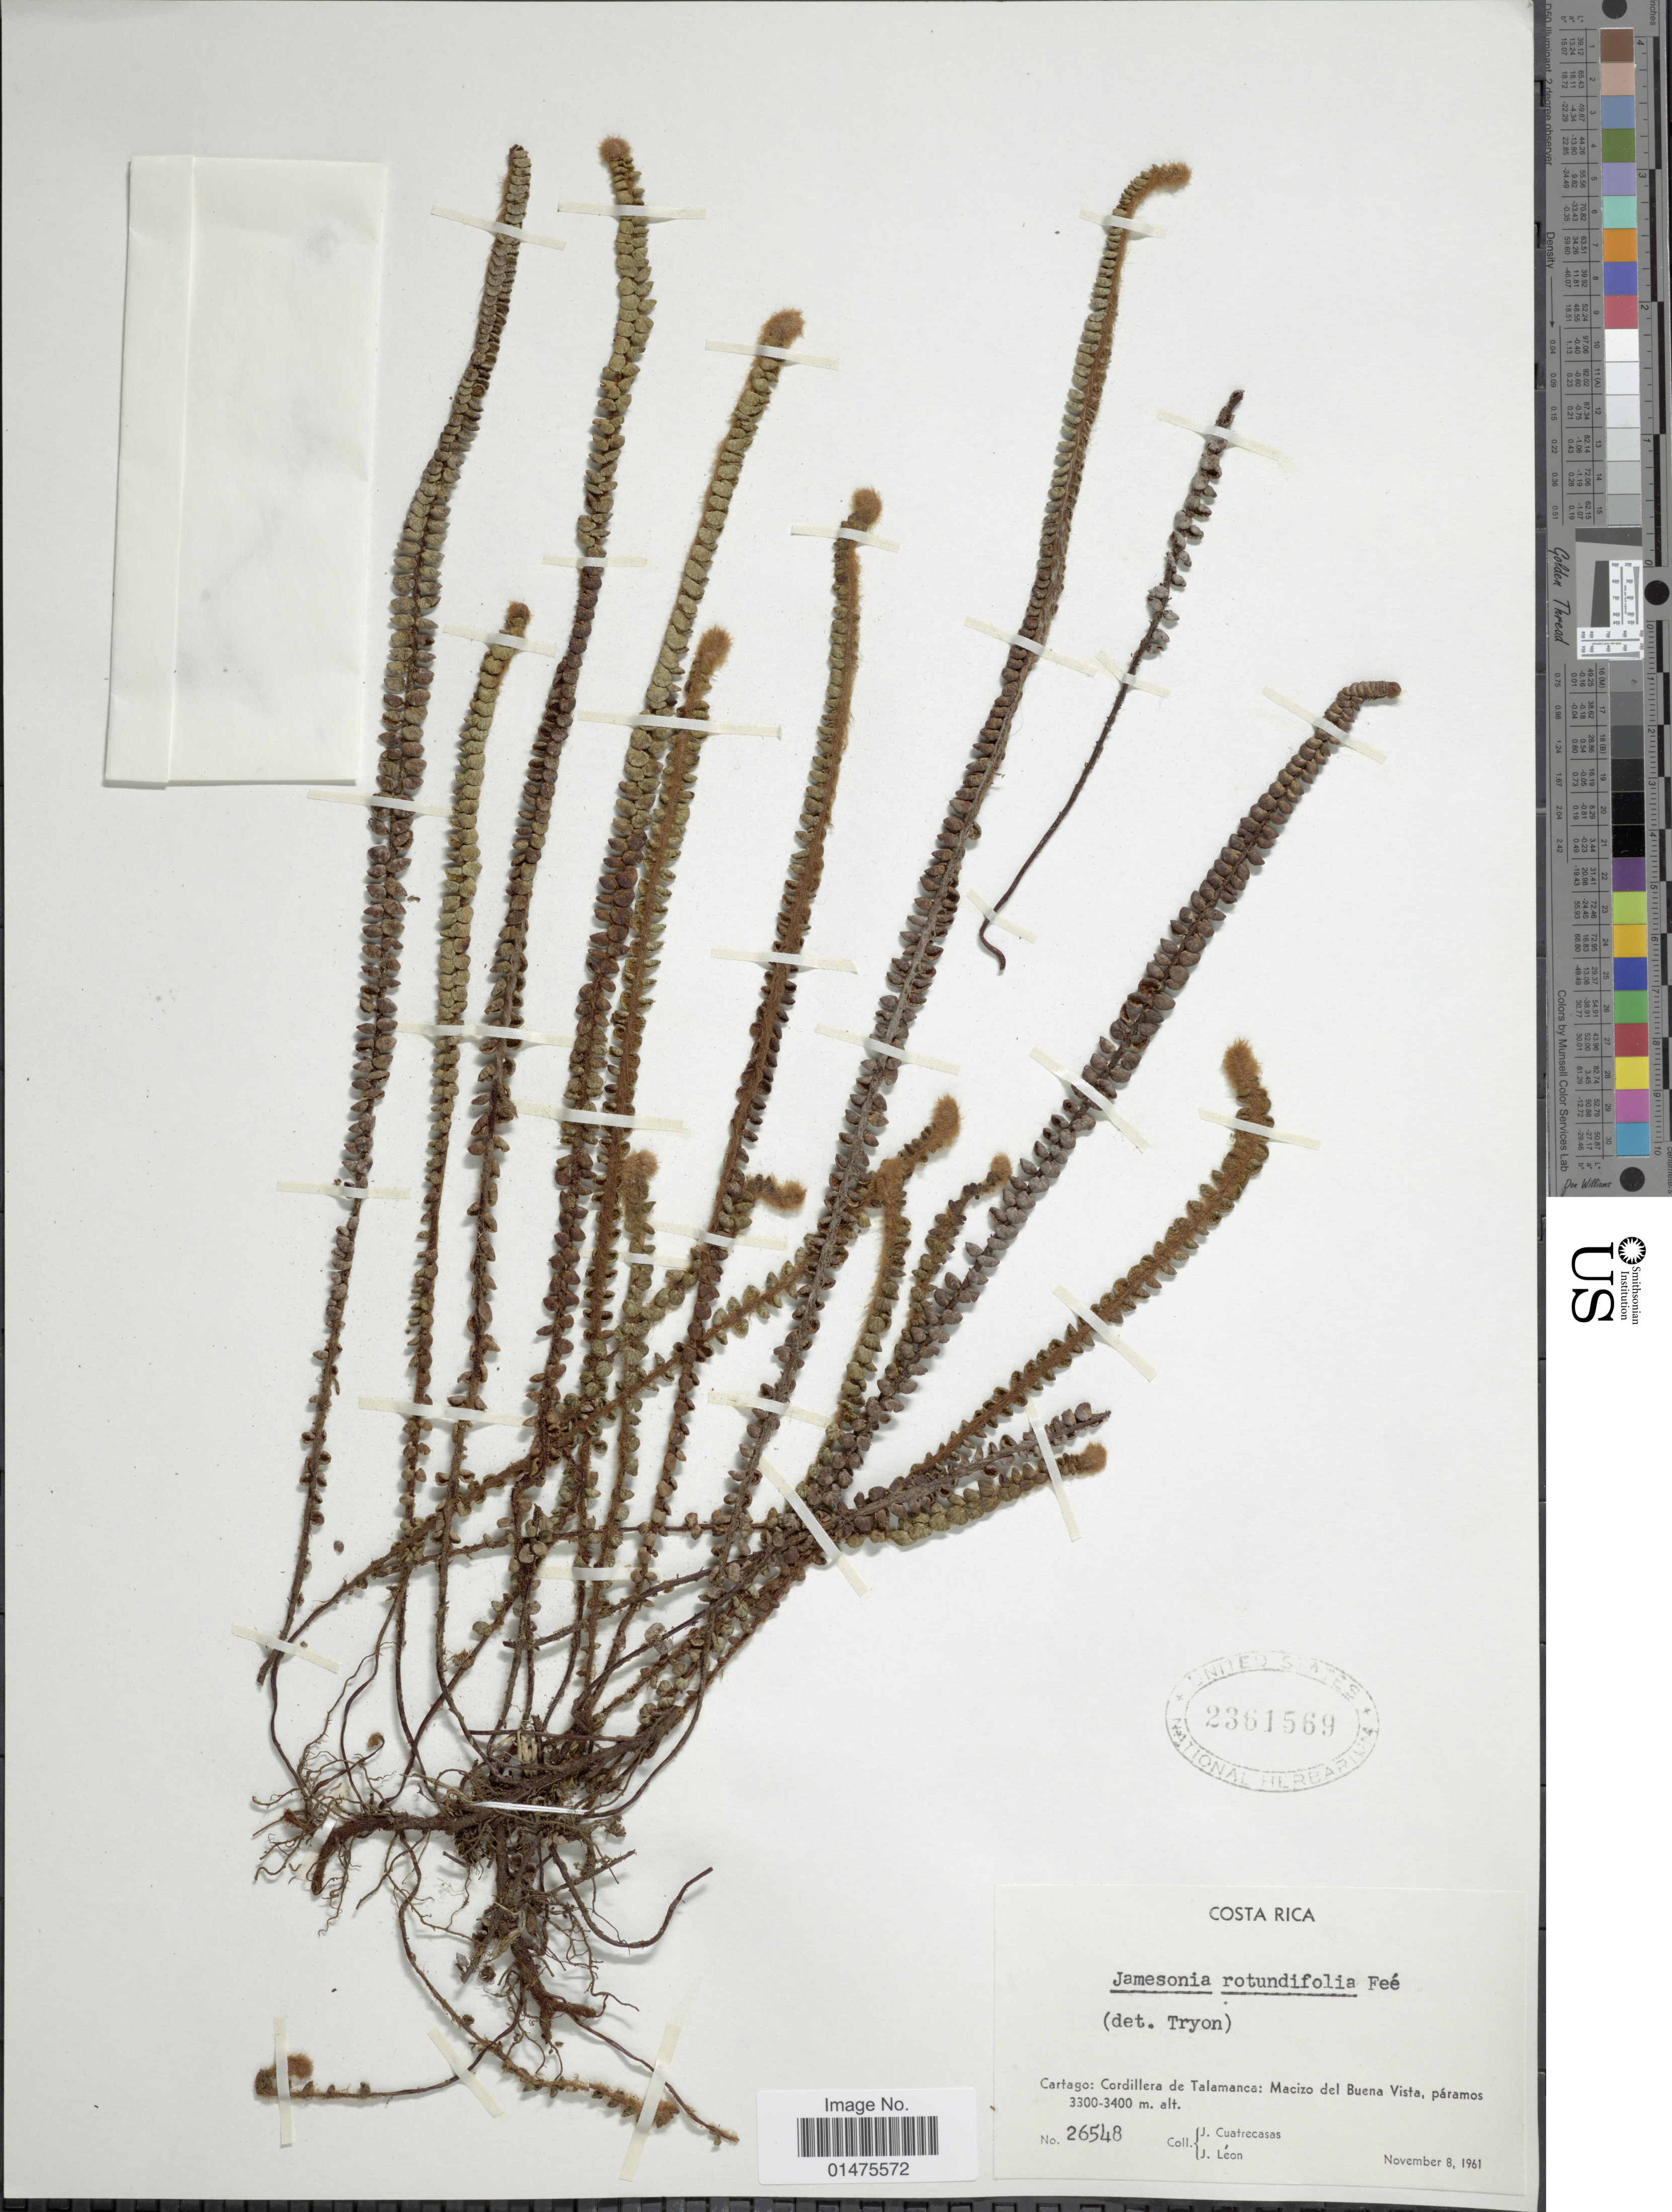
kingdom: Plantae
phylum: Tracheophyta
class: Polypodiopsida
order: Polypodiales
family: Pteridaceae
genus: Jamesonia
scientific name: Jamesonia rotundifolia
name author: Fée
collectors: J. Cuatrecasas & J. León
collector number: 26548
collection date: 1961-11-08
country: Costa Rica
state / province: Cartago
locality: Cordillera de Talamanca: Macizo del Buena Vista, páramos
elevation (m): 3300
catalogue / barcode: US 2361569